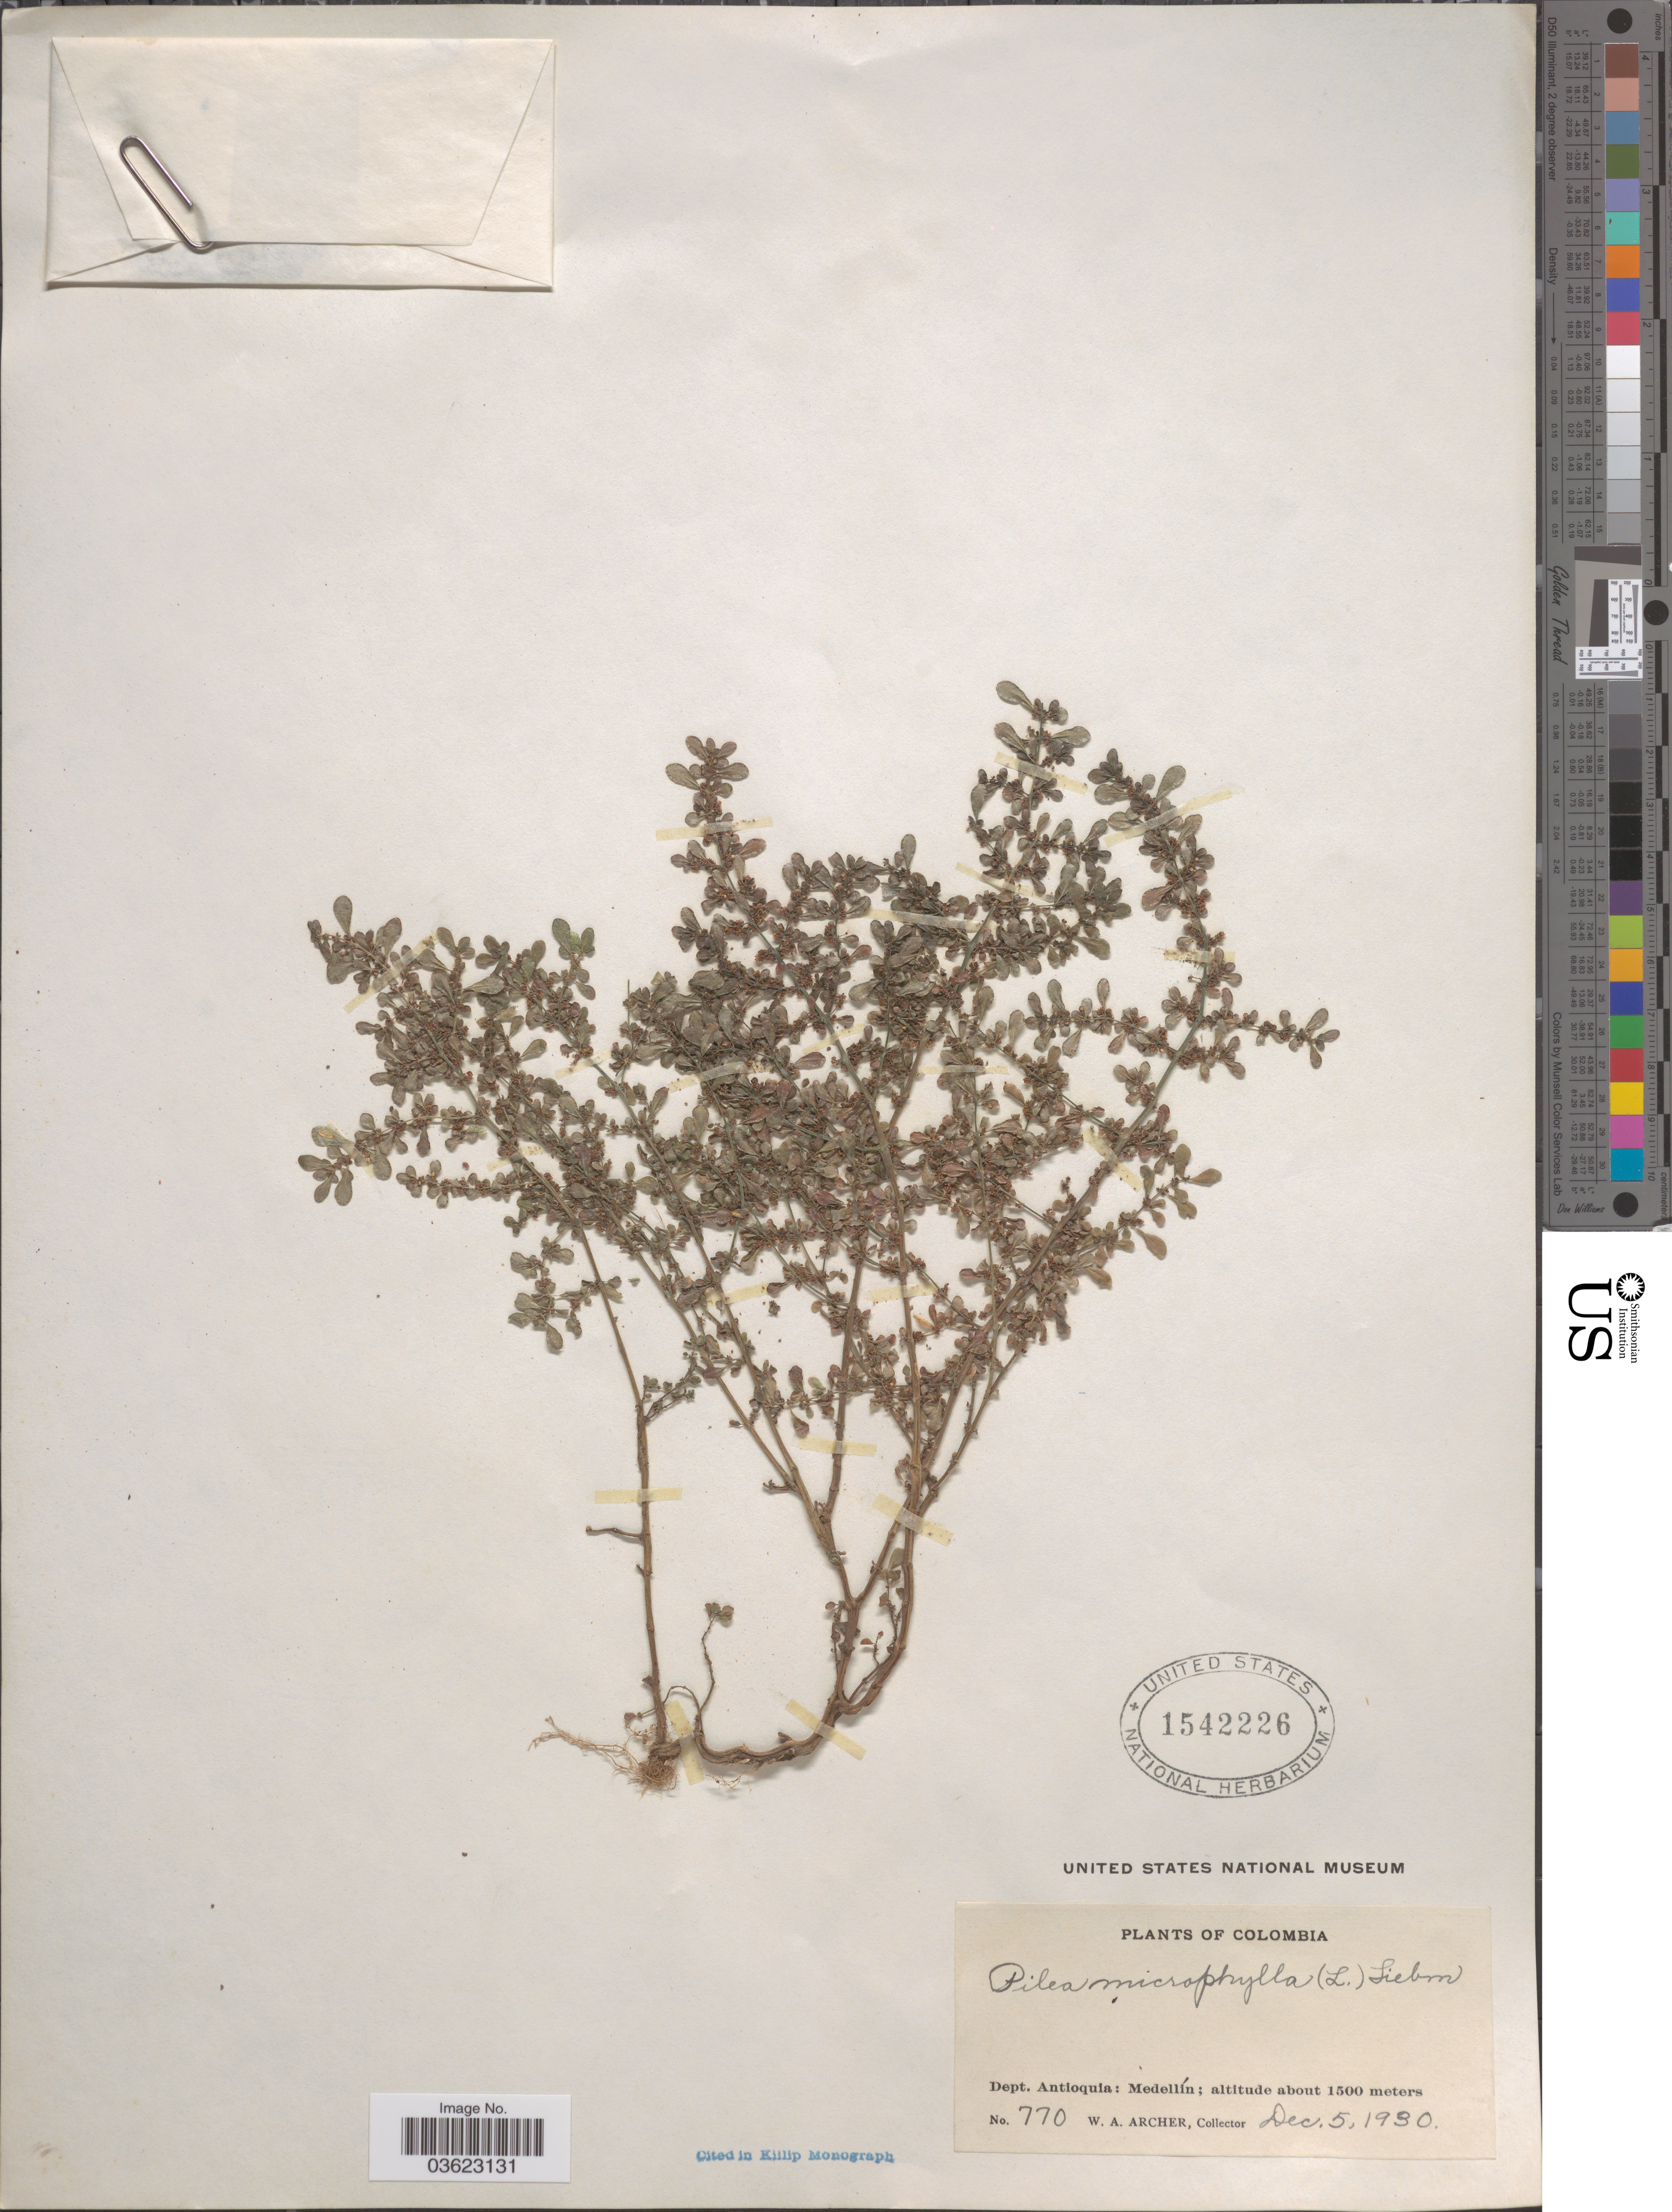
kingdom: Plantae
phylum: Tracheophyta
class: Magnoliopsida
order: Rosales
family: Urticaceae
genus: Pilea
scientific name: Pilea microphylla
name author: (L.) Liebm.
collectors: W. Archer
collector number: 770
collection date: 1930-12-05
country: Colombia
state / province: Antioquia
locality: Dept. Antioquia: Medellín.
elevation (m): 1500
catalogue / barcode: US 1542226